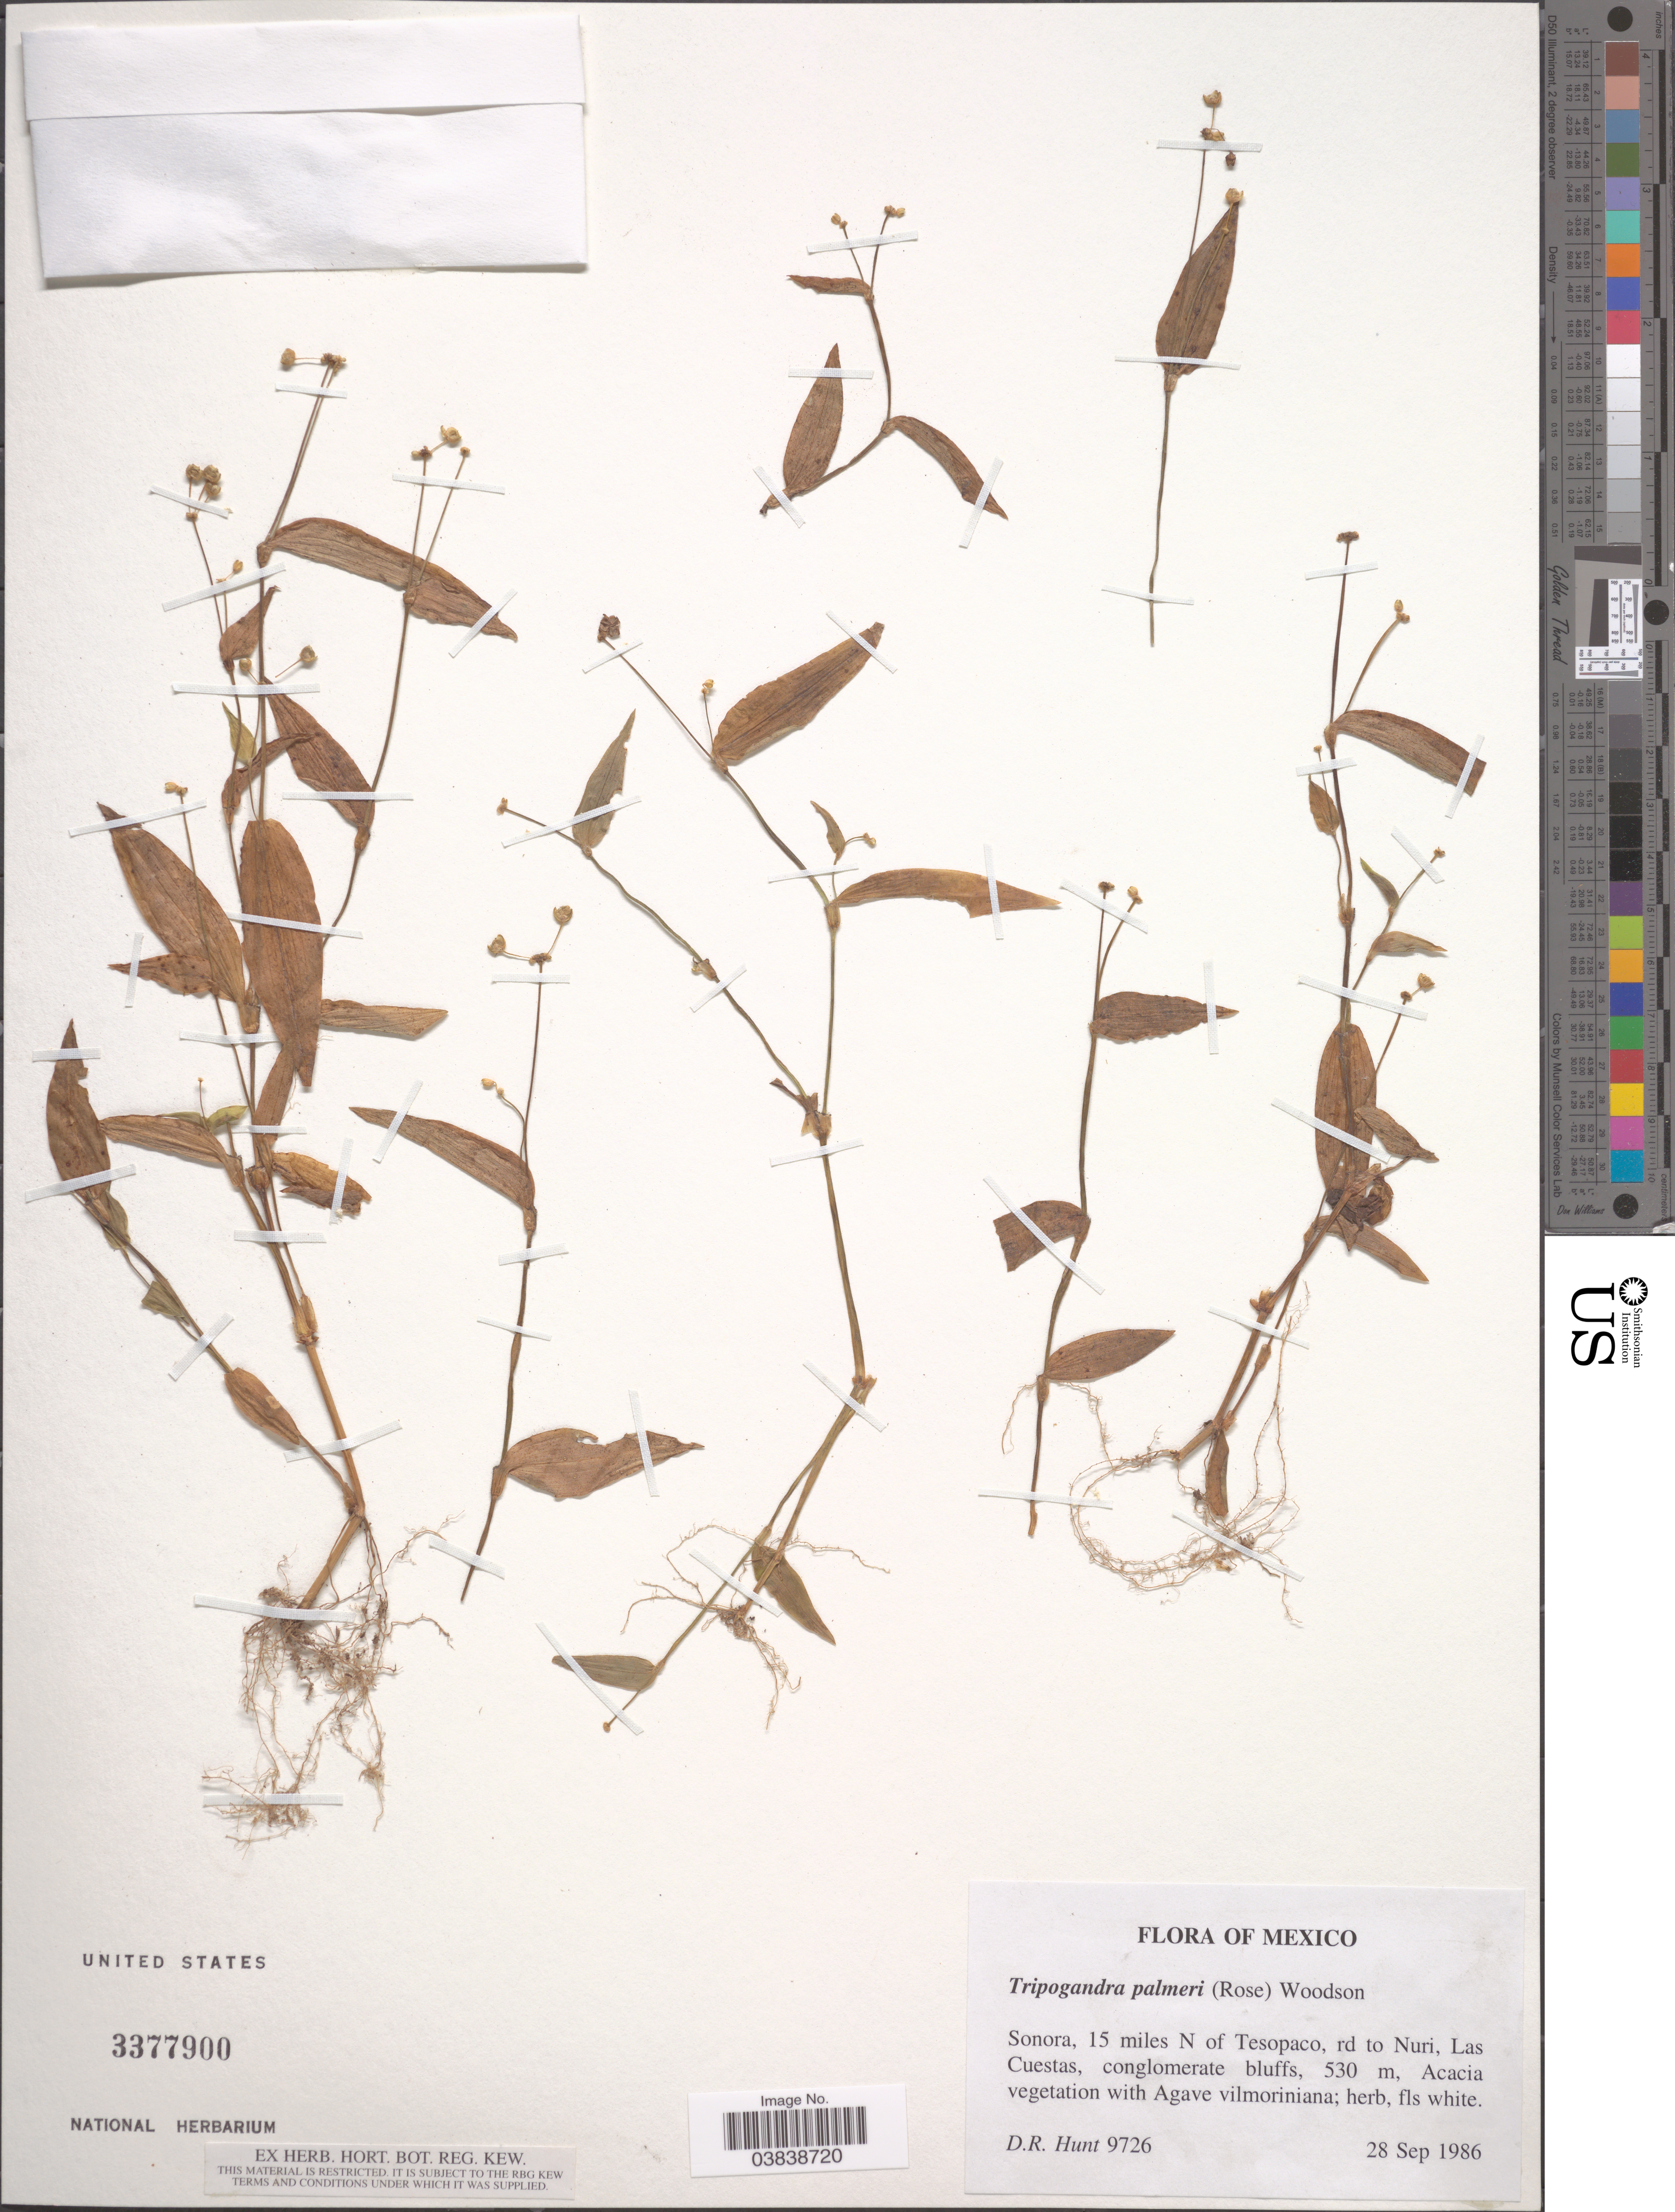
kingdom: Plantae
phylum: Tracheophyta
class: Liliopsida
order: Commelinales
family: Commelinaceae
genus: Tripogandra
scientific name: Tripogandra palmeri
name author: (Rose) Woodson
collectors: D. Hunt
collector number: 9726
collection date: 1986-09-28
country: Mexico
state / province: Sonora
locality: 15 miles N of Tesopaco, rd to Nuri, Las Cuestas.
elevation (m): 530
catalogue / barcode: US 3377900